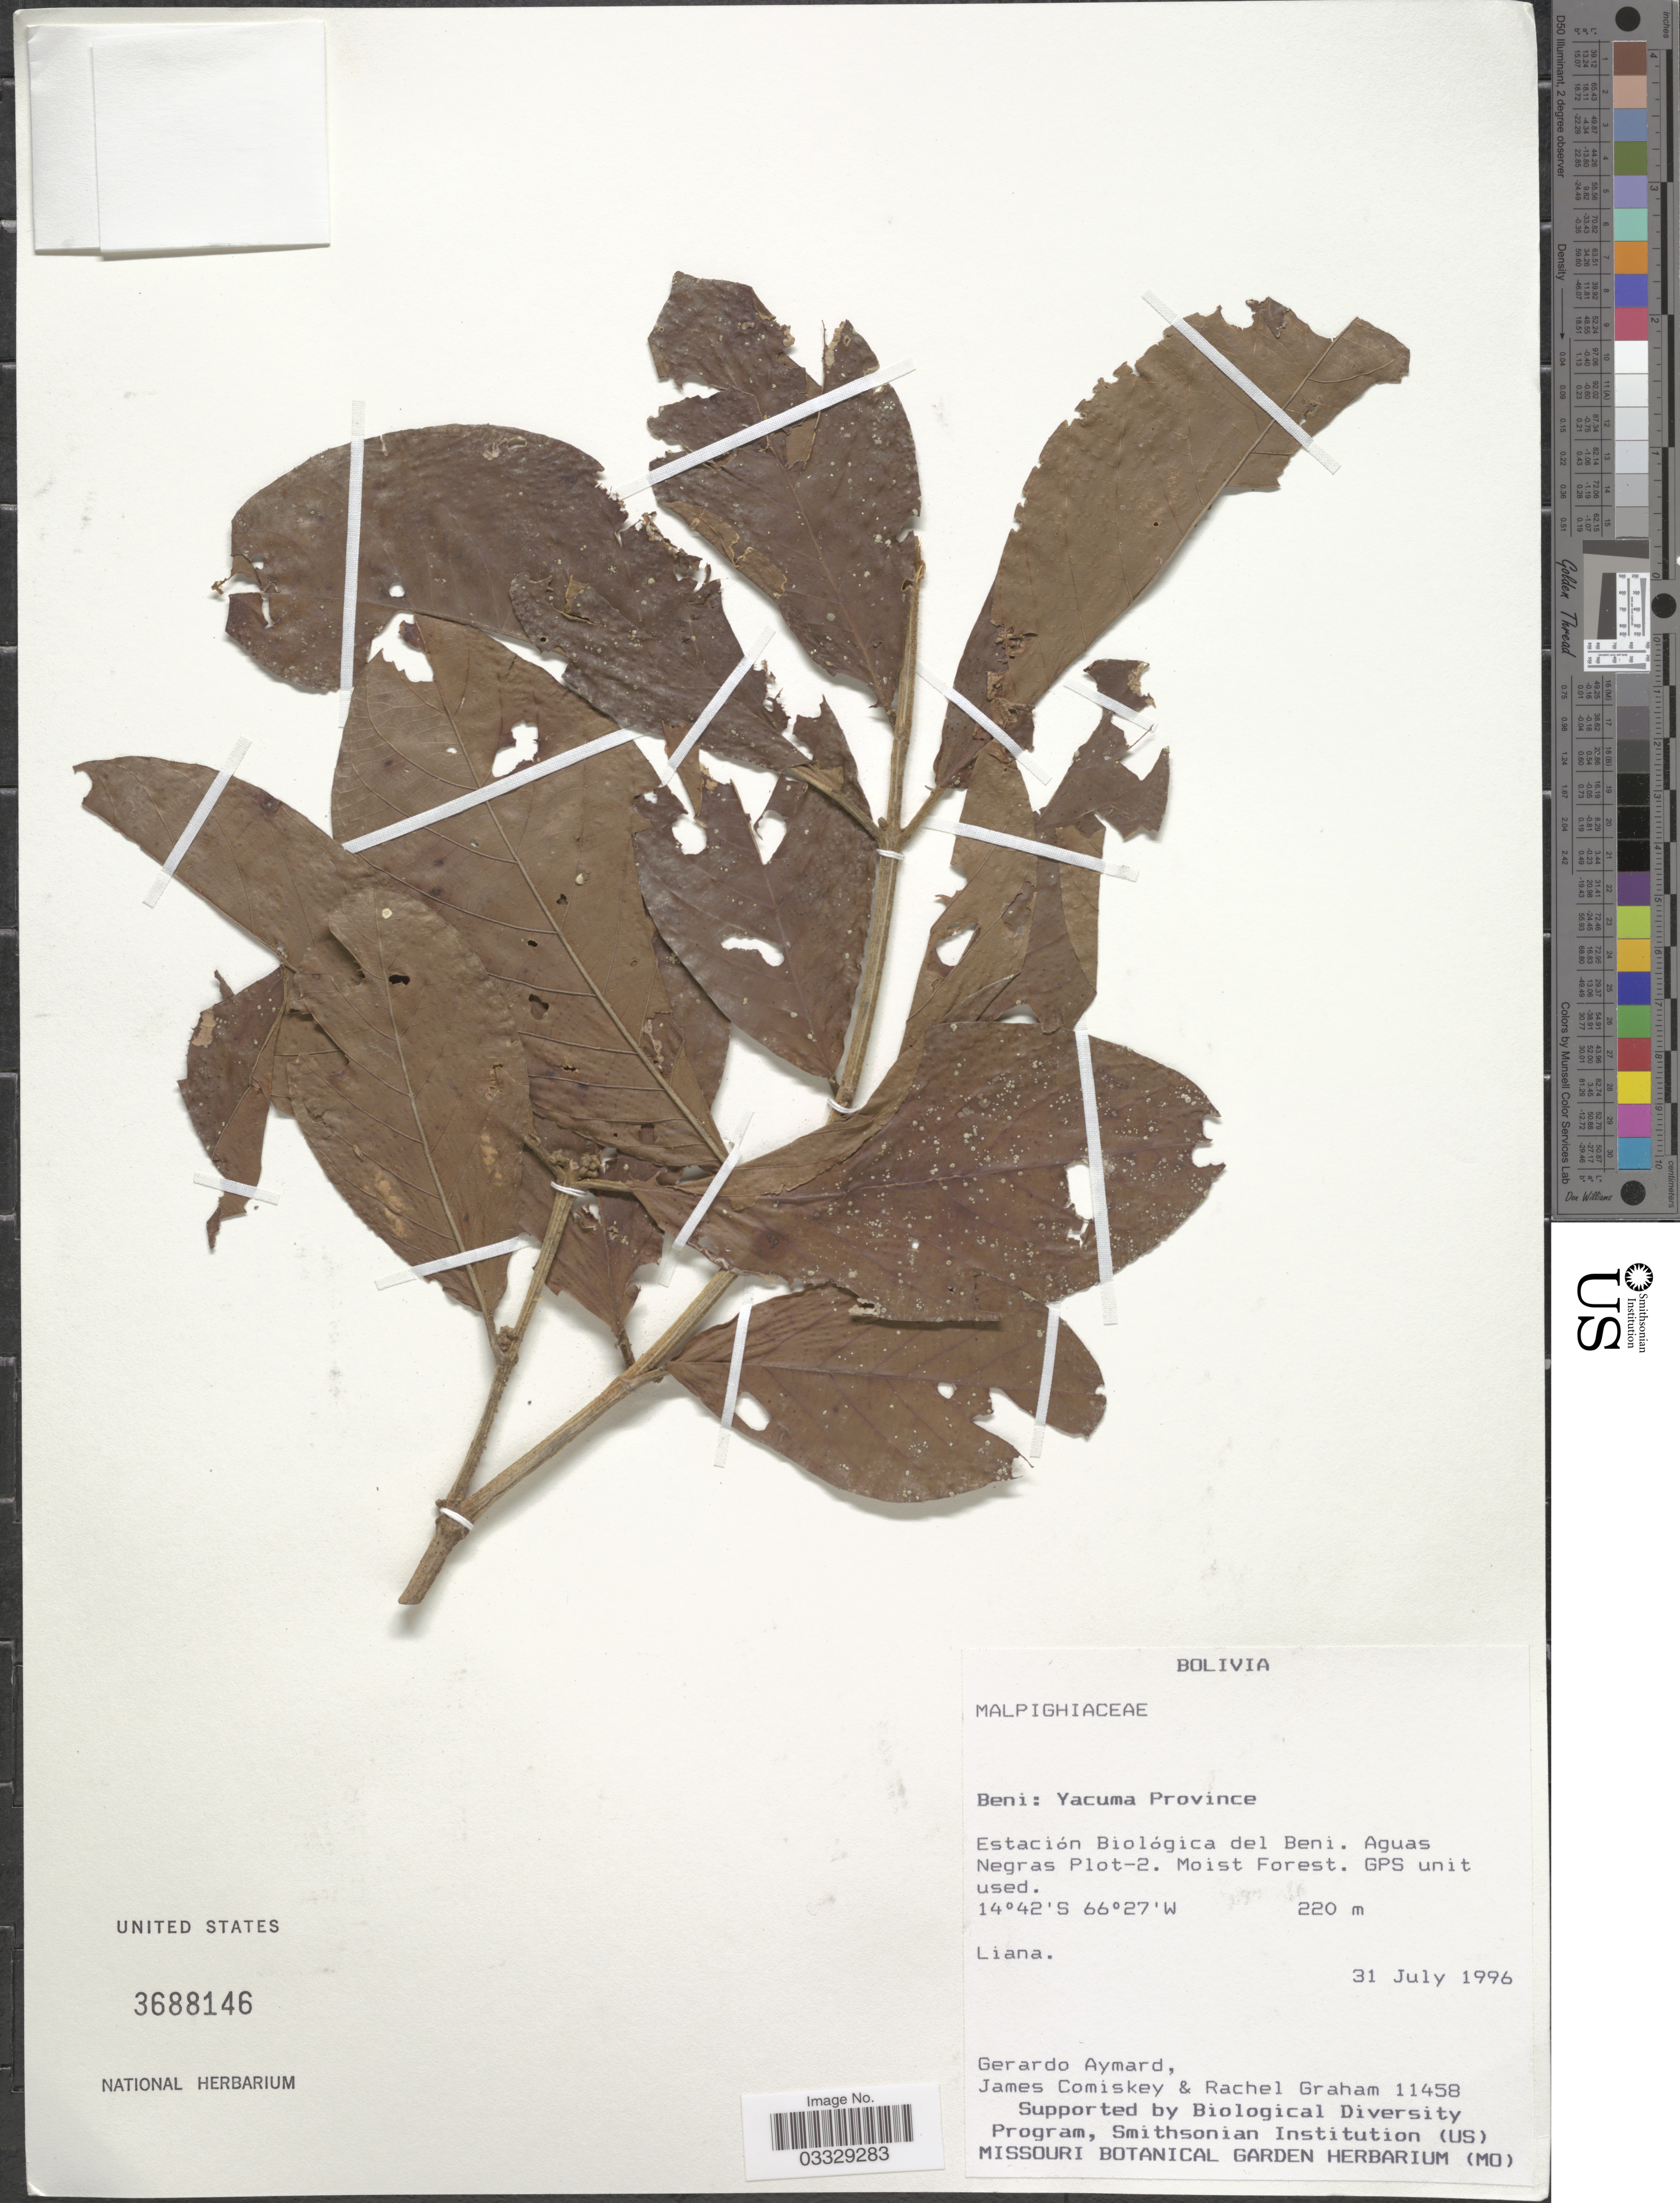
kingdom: Plantae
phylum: Tracheophyta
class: Magnoliopsida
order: Malpighiales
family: Malpighiaceae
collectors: G. A. Aymard, J. A. Comiskey & R. Graham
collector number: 11458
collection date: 1996-07-31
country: Bolivia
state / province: Beni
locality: Yacuma Province. Estación Biológica del Beni. Aguas Negras Plot-2.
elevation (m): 220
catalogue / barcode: US 3688146